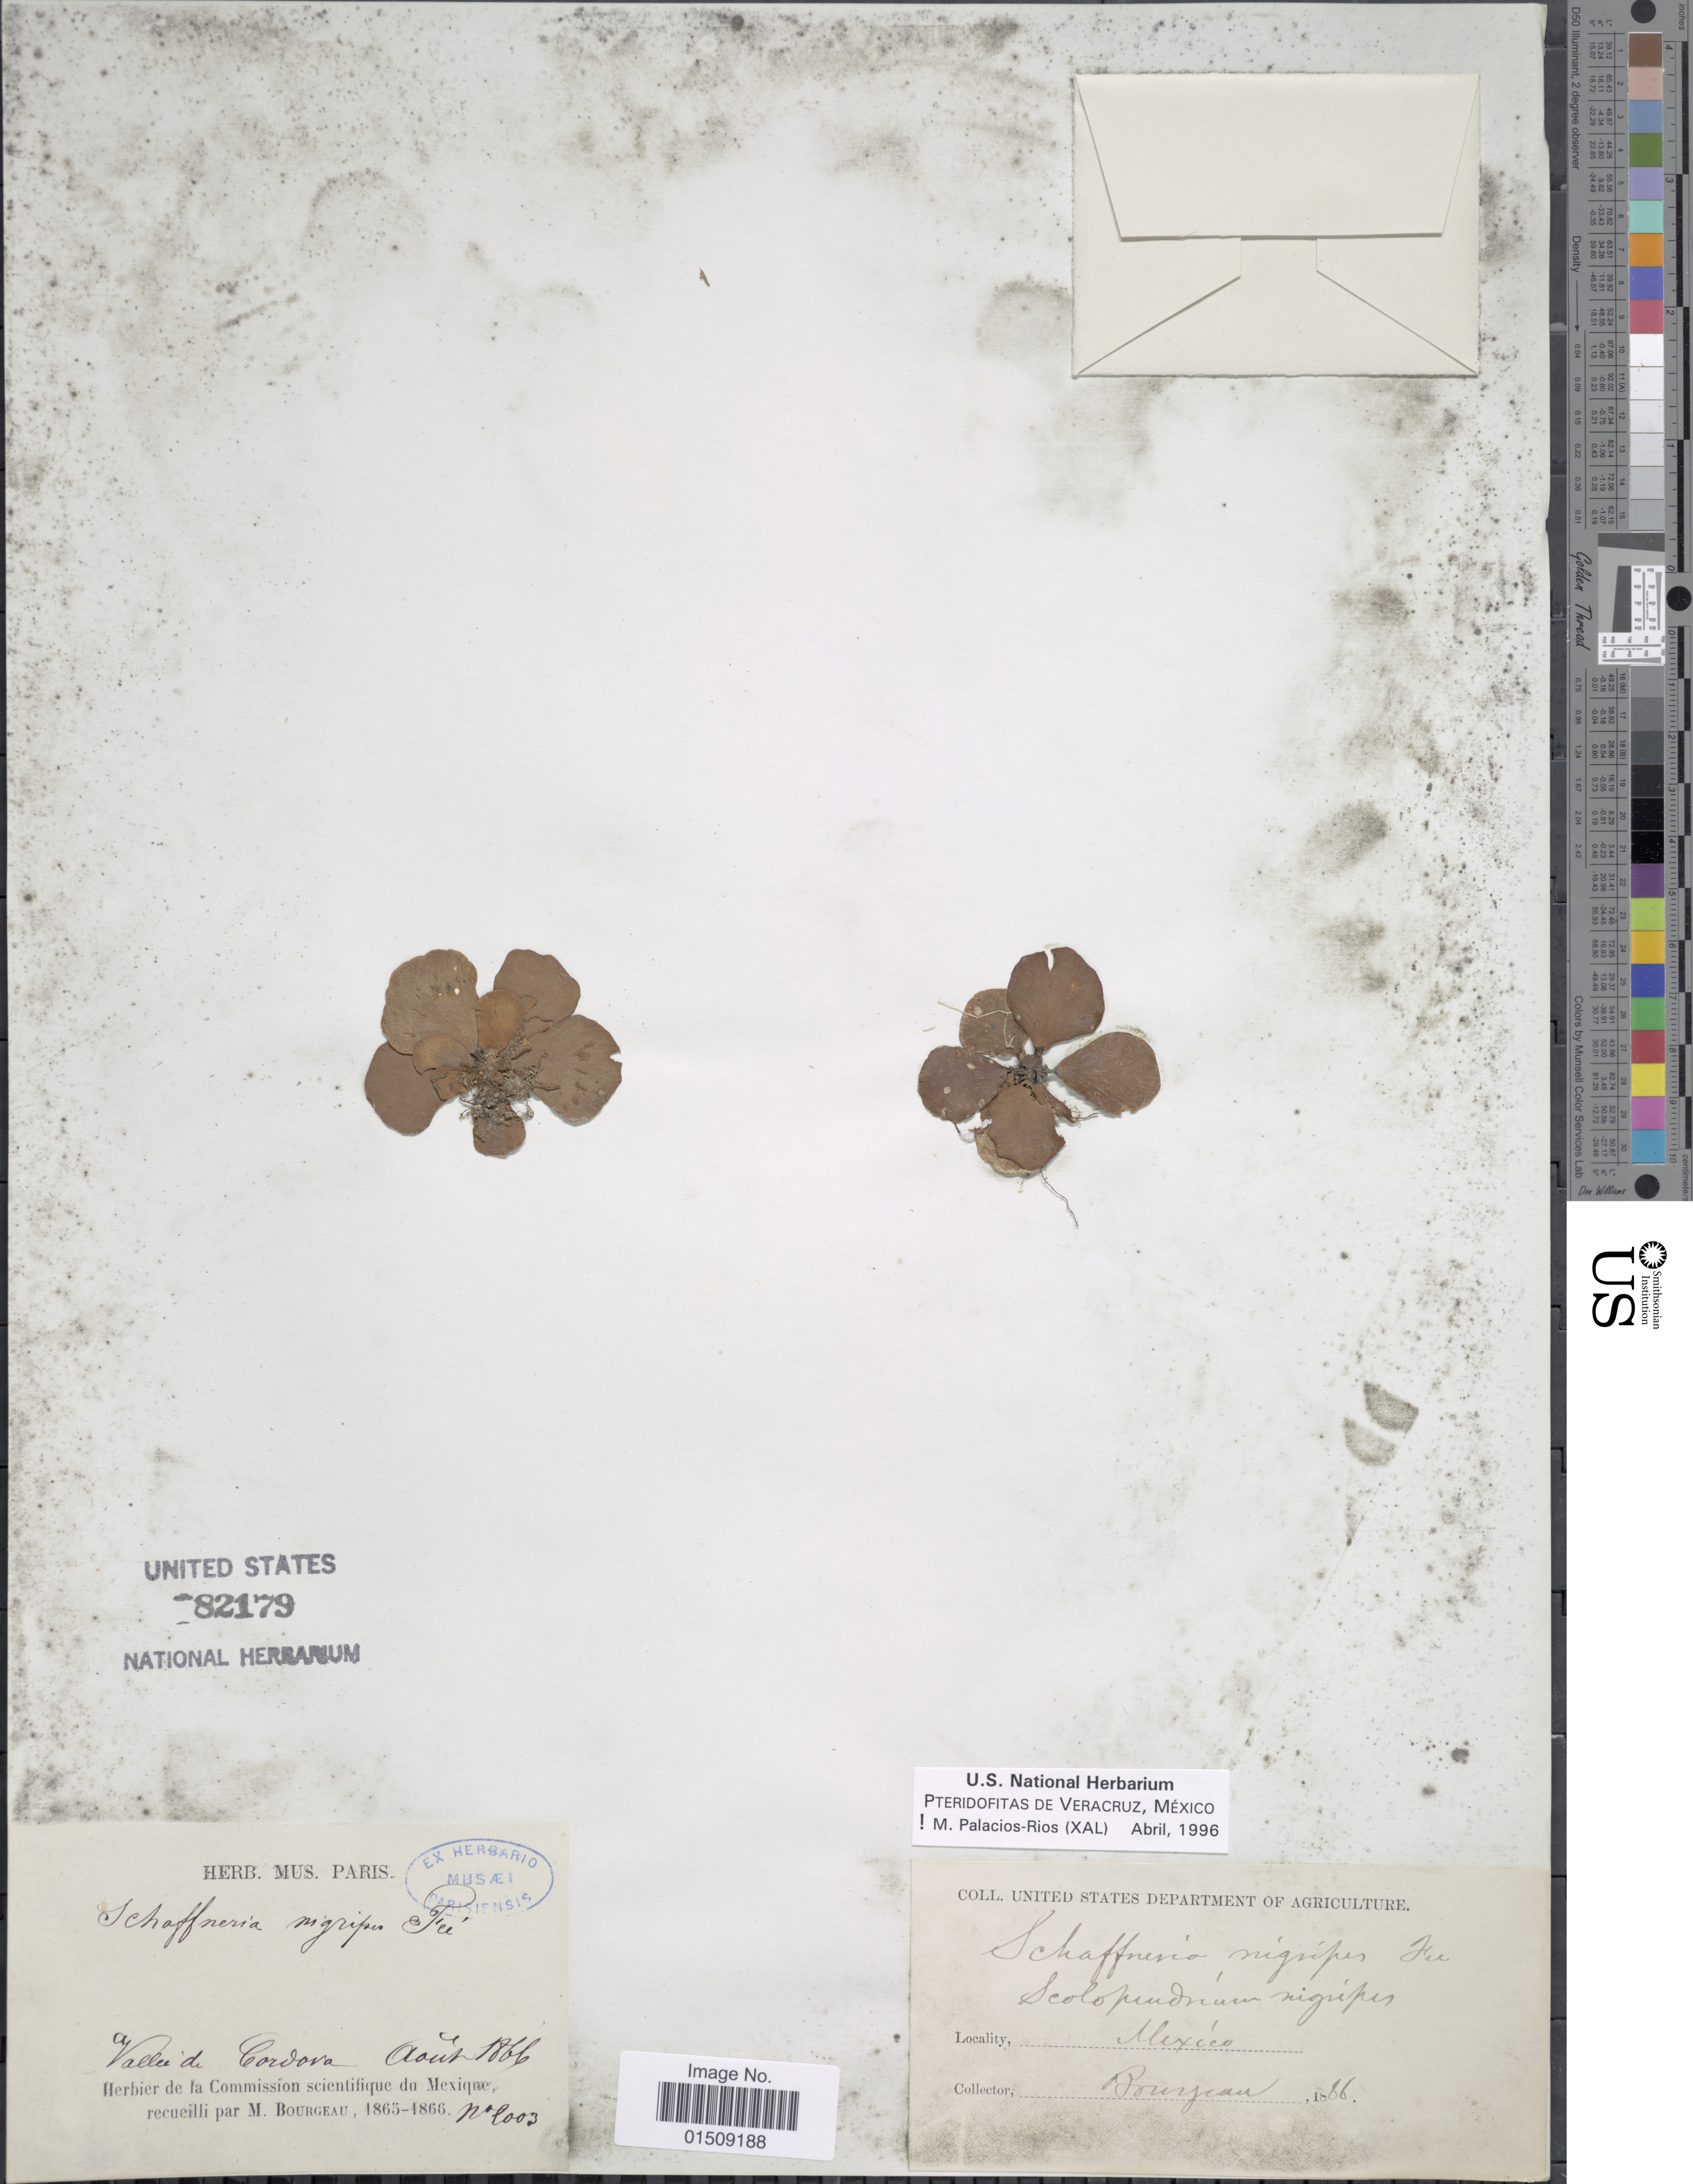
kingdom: Plantae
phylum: Tracheophyta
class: Polypodiopsida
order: Polypodiales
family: Aspleniaceae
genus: Asplenium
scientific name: Asplenium nigripes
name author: (Fée) Hook.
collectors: M. Bourgeau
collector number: l003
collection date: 1866-08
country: Mexico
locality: Vallee de Cordova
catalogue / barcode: US 82179